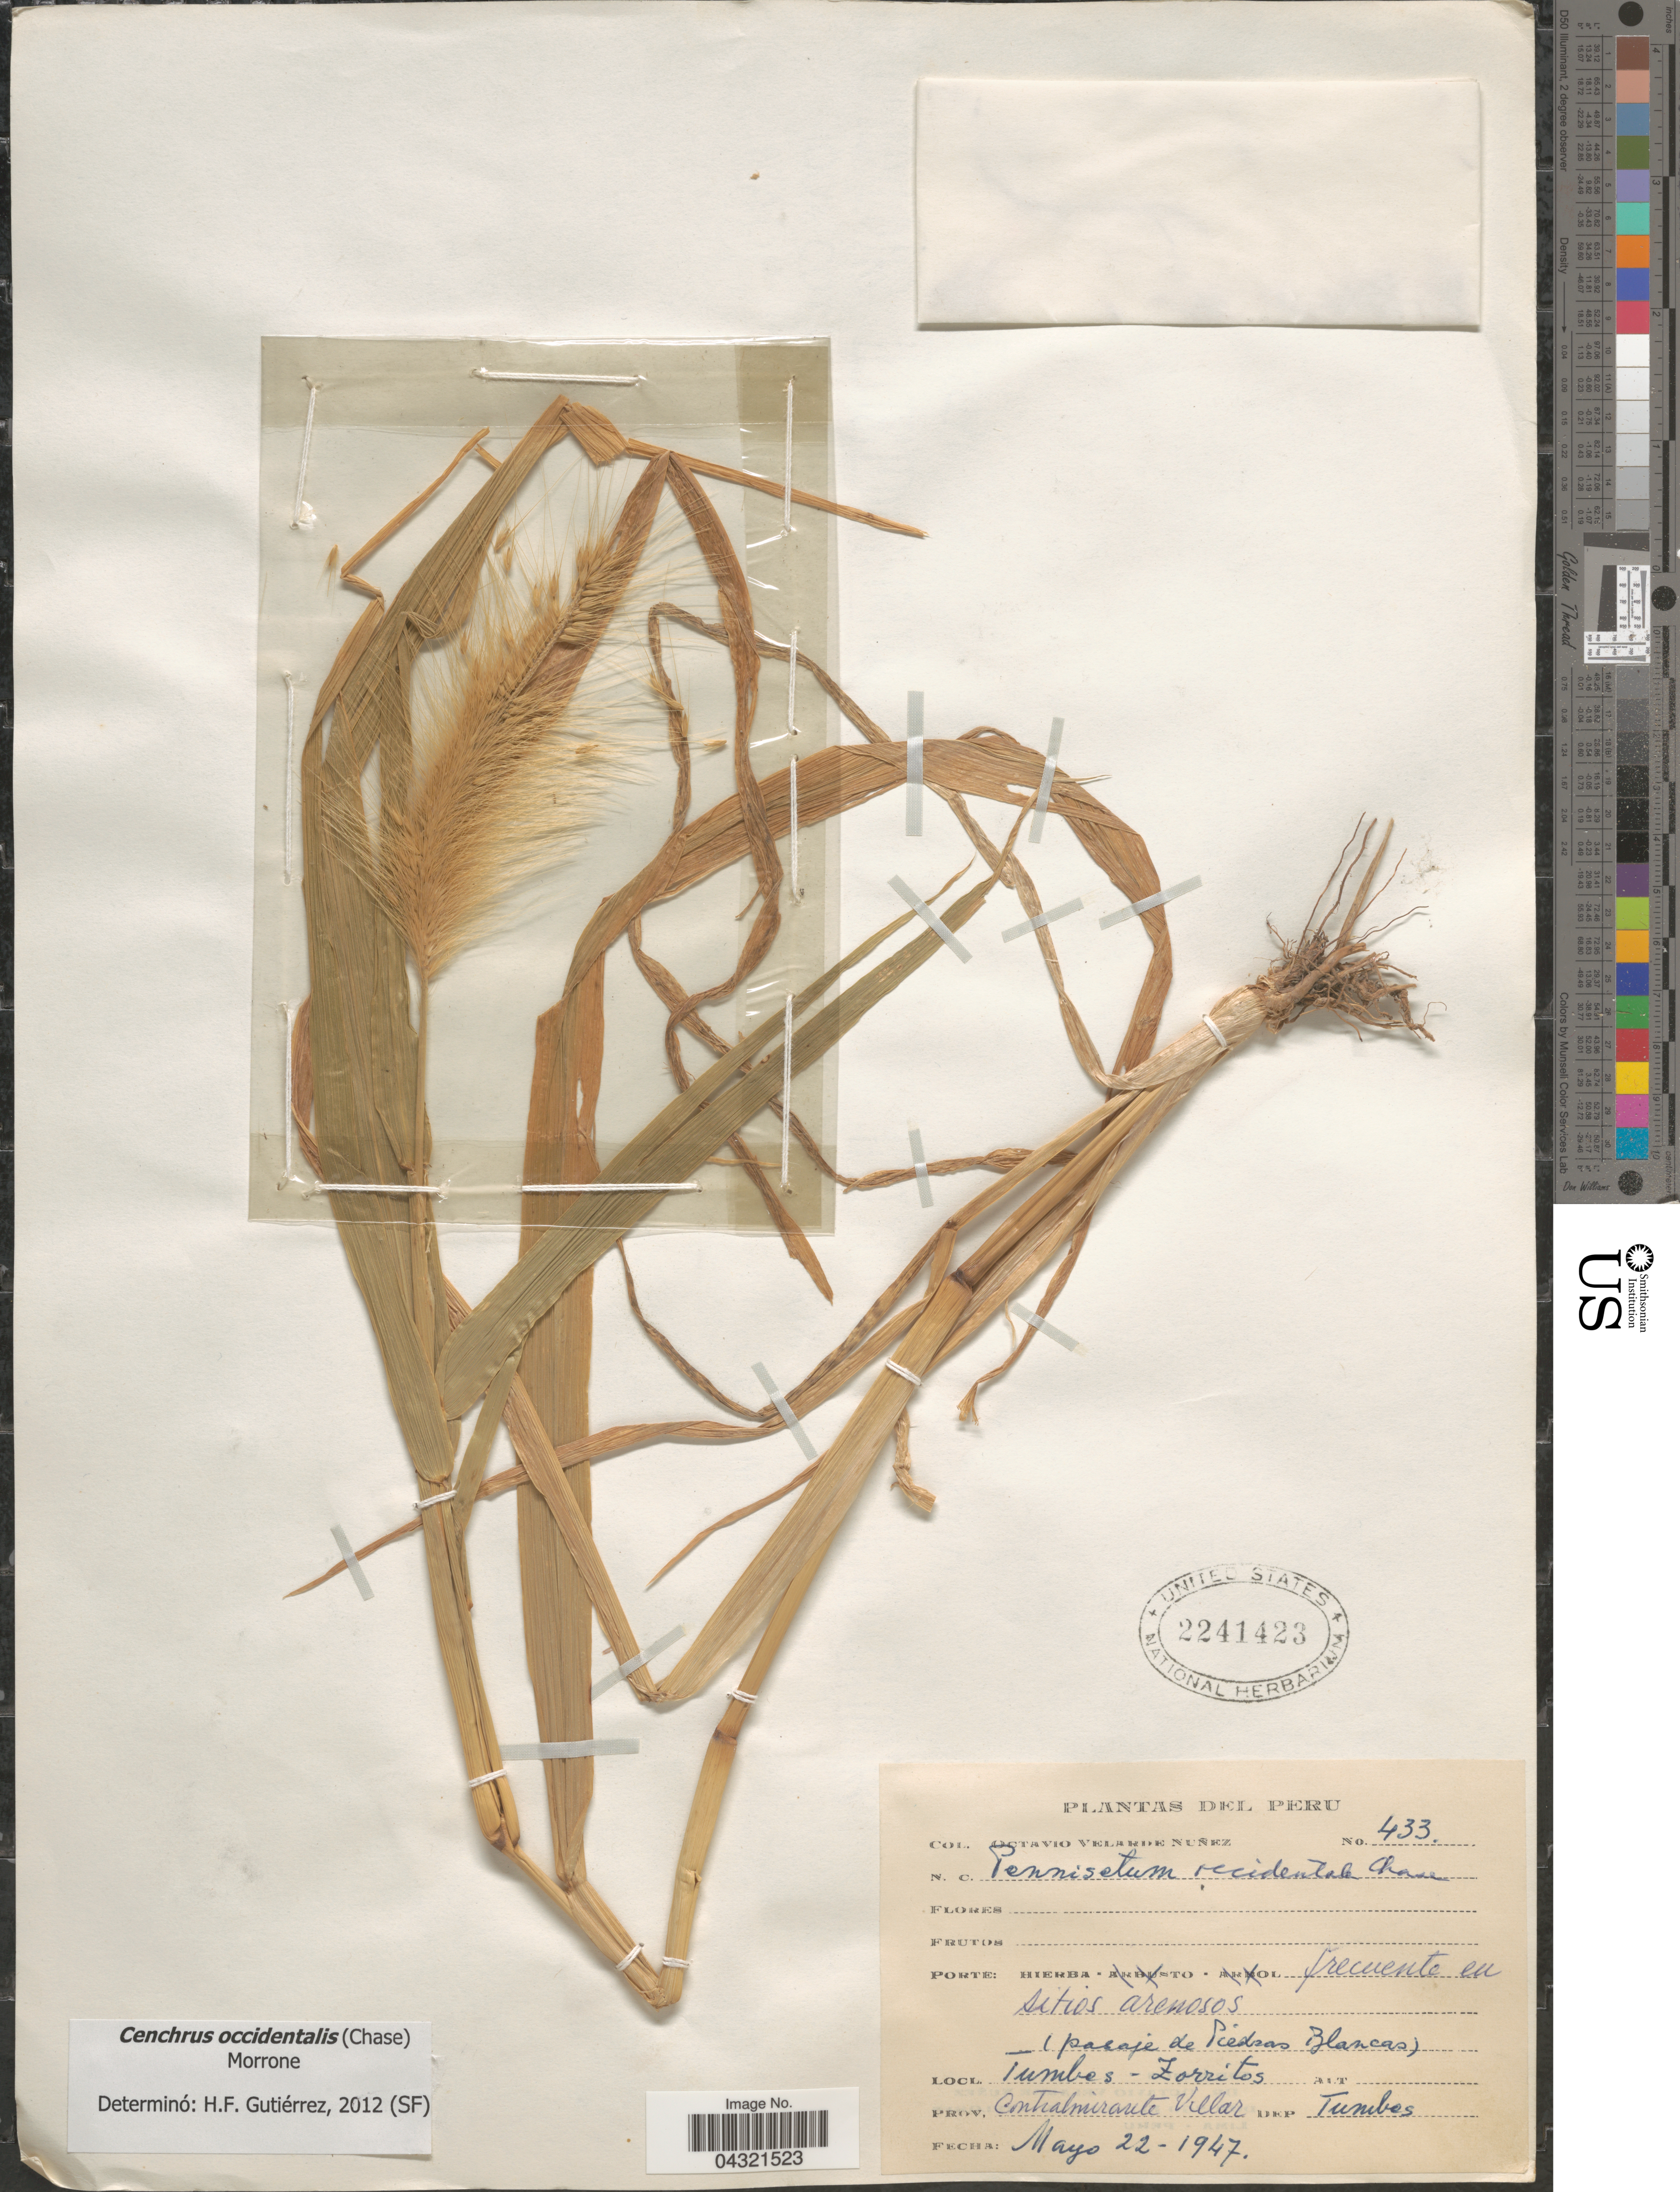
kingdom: Plantae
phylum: Tracheophyta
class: Liliopsida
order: Poales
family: Poaceae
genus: Cenchrus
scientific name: Cenchrus occidentalis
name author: (Chase) Morrone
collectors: O. Velarde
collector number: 433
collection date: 1947-05-22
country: Peru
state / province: Tumbes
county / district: Contralmirante Villar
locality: Tumbes-Zorritos. Prov. Contralmirante Villar. Dep. Tumbes.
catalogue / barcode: US 2241423